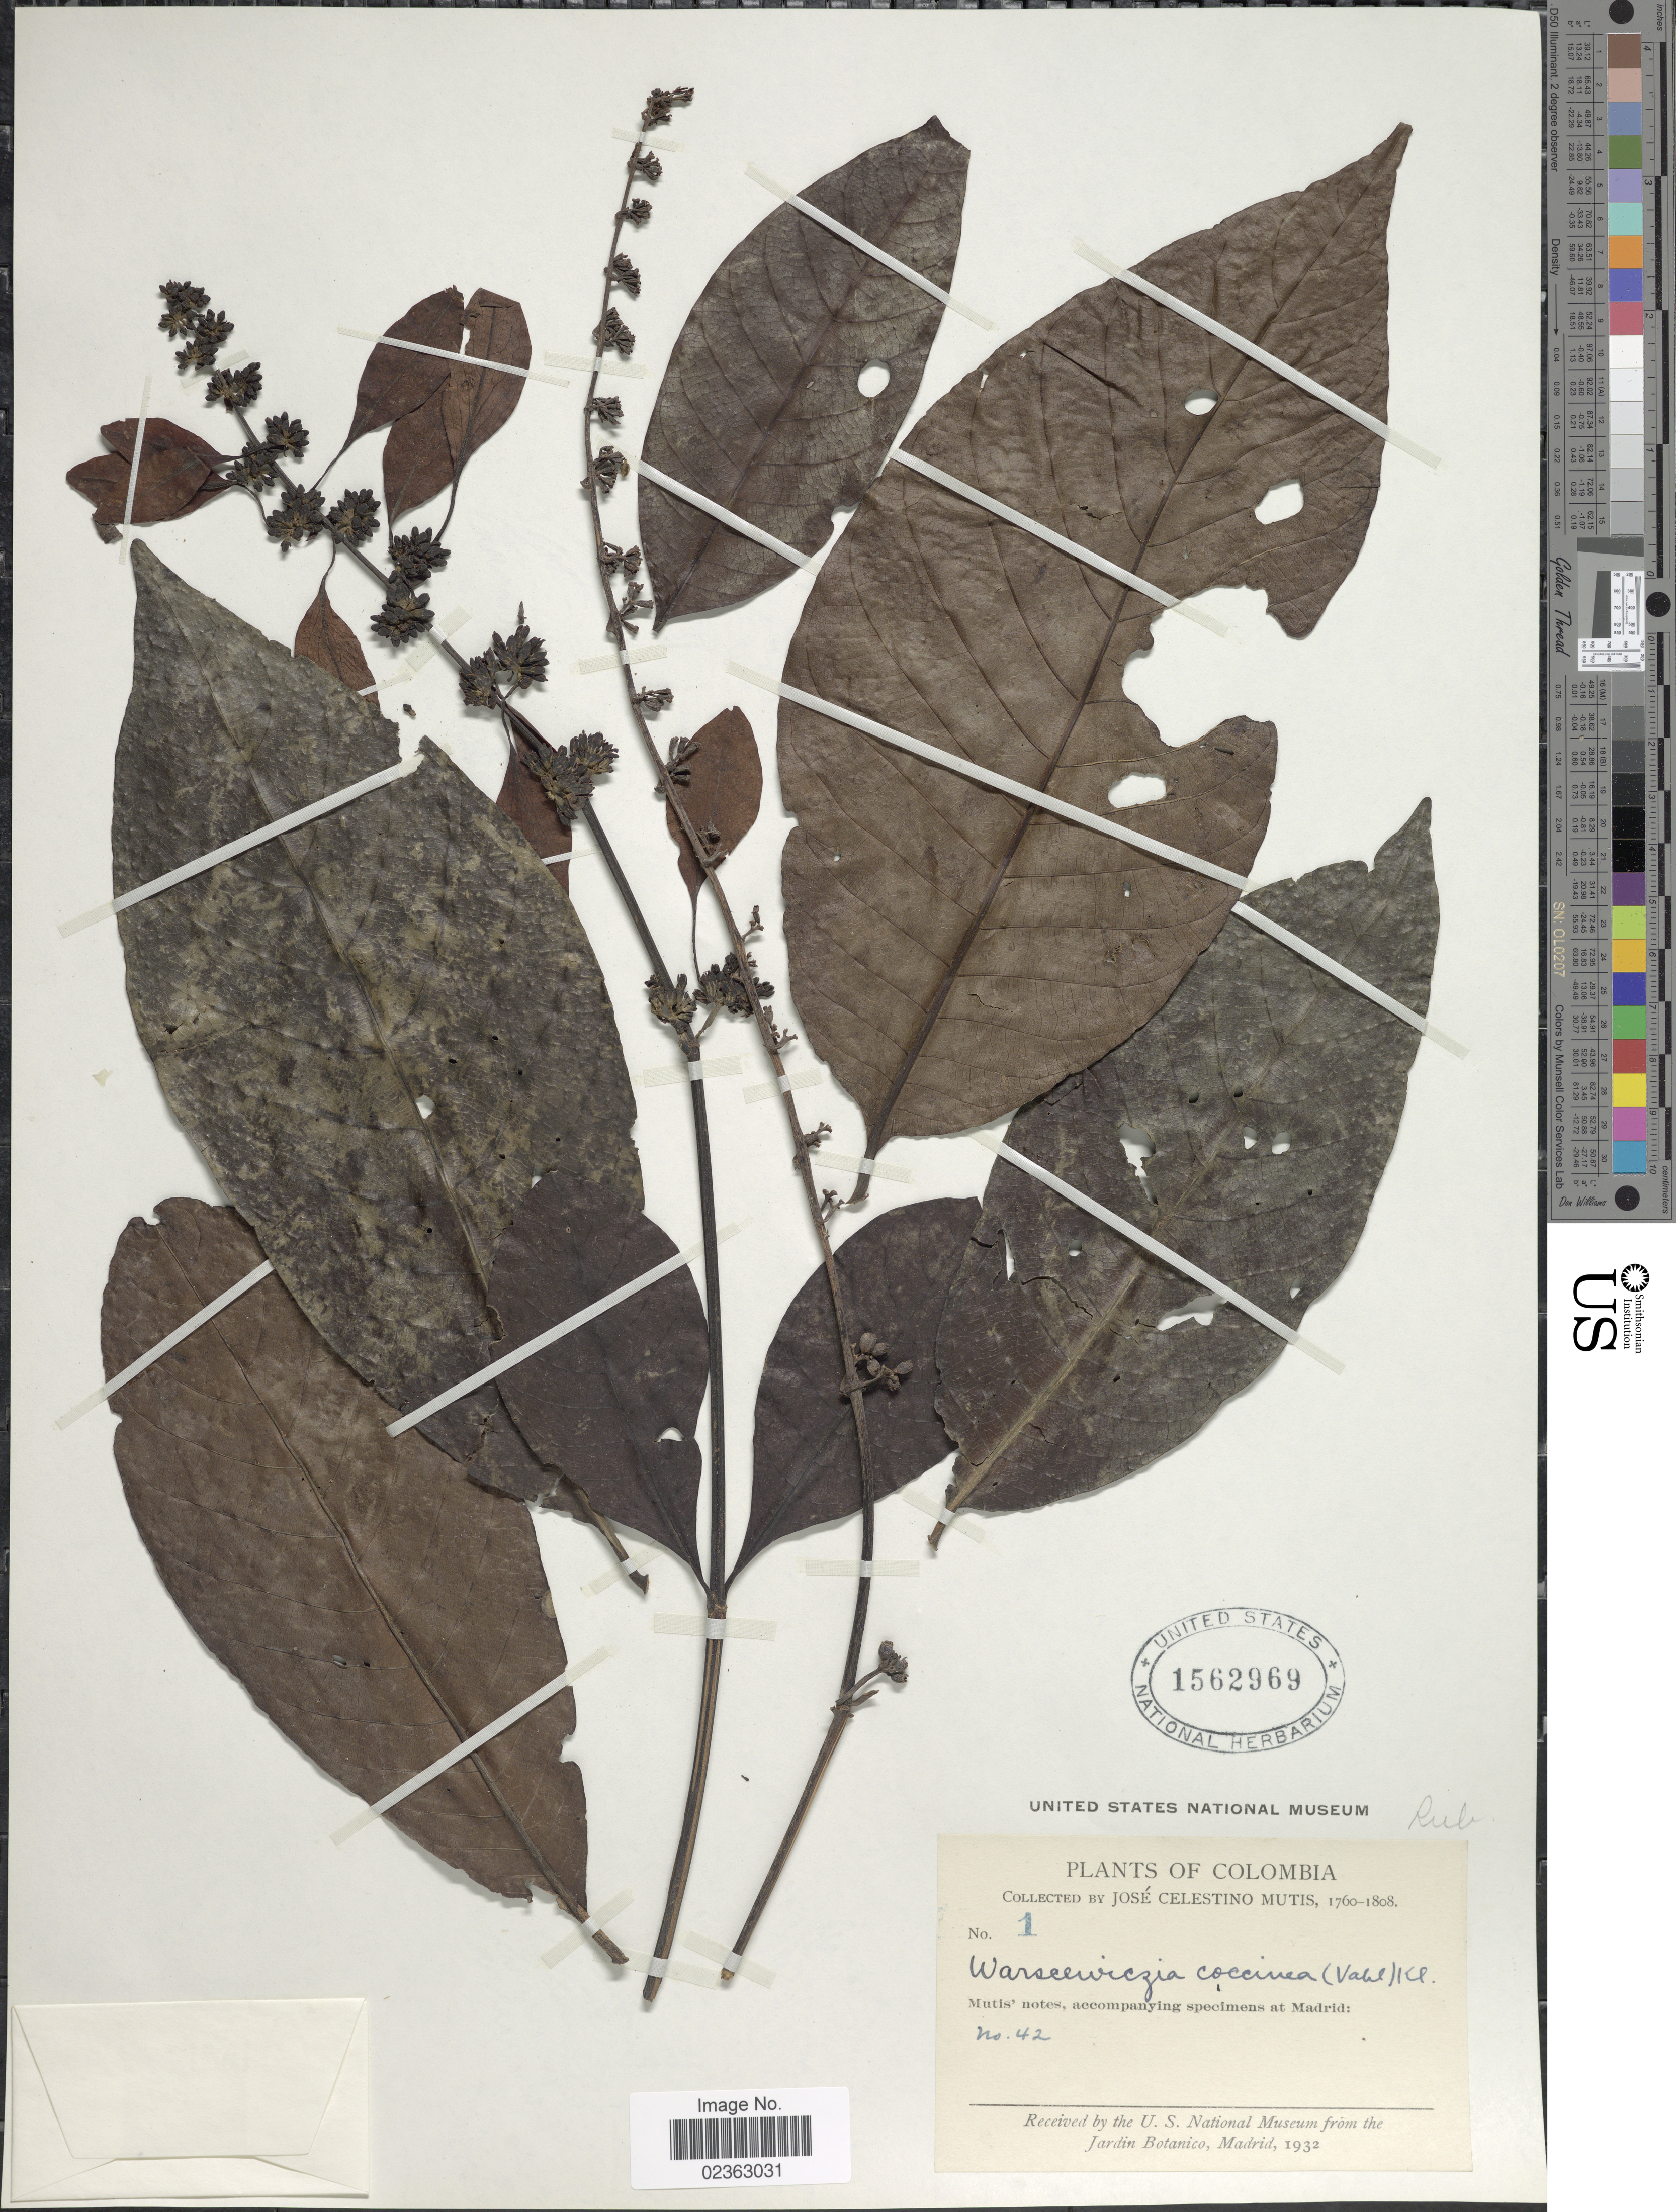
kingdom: Plantae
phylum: Tracheophyta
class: Magnoliopsida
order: Gentianales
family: Rubiaceae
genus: Warszewiczia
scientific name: Warszewiczia coccinea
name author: (Vahl) Klotzsch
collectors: J. C. B. Mutis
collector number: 42/1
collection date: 1760/1808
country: Colombia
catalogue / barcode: US 1562969